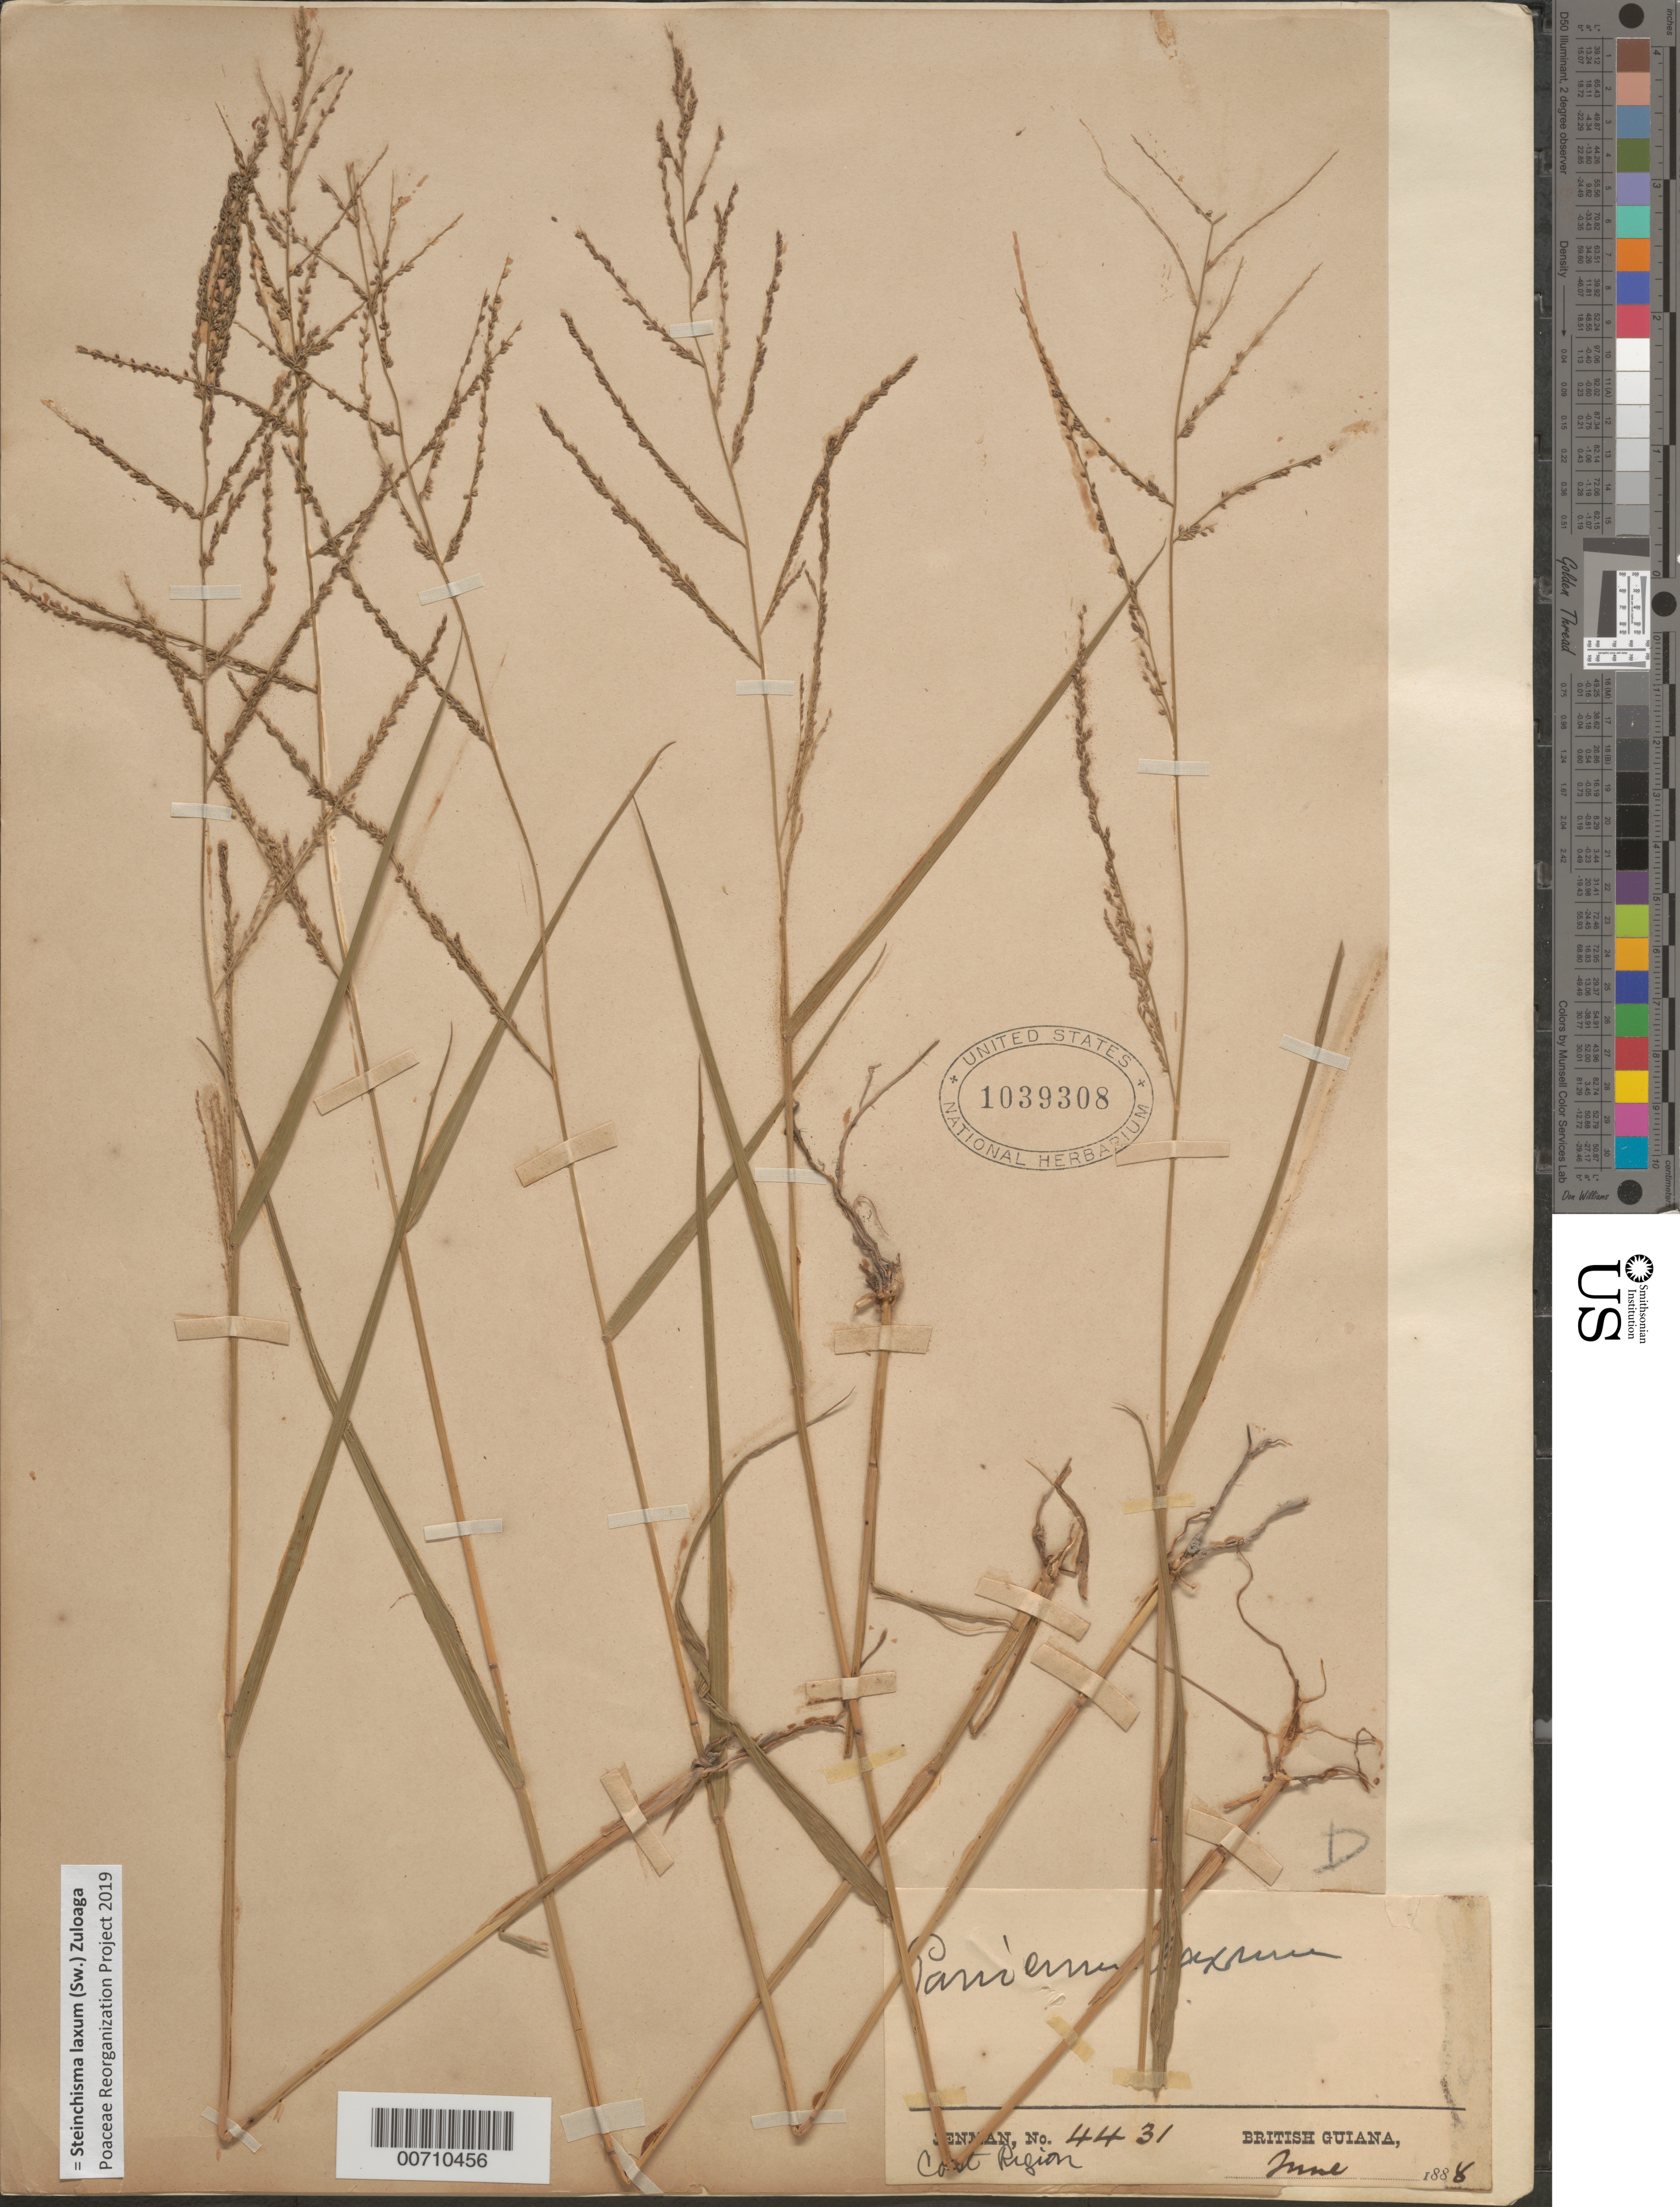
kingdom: Plantae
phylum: Tracheophyta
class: Liliopsida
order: Poales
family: Poaceae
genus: Panicum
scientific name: Panicum laxum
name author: Sw.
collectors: G. S. Jenman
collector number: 4431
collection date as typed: June 1888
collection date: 1888-06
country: Guyana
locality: Coast Region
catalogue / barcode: US 1039308